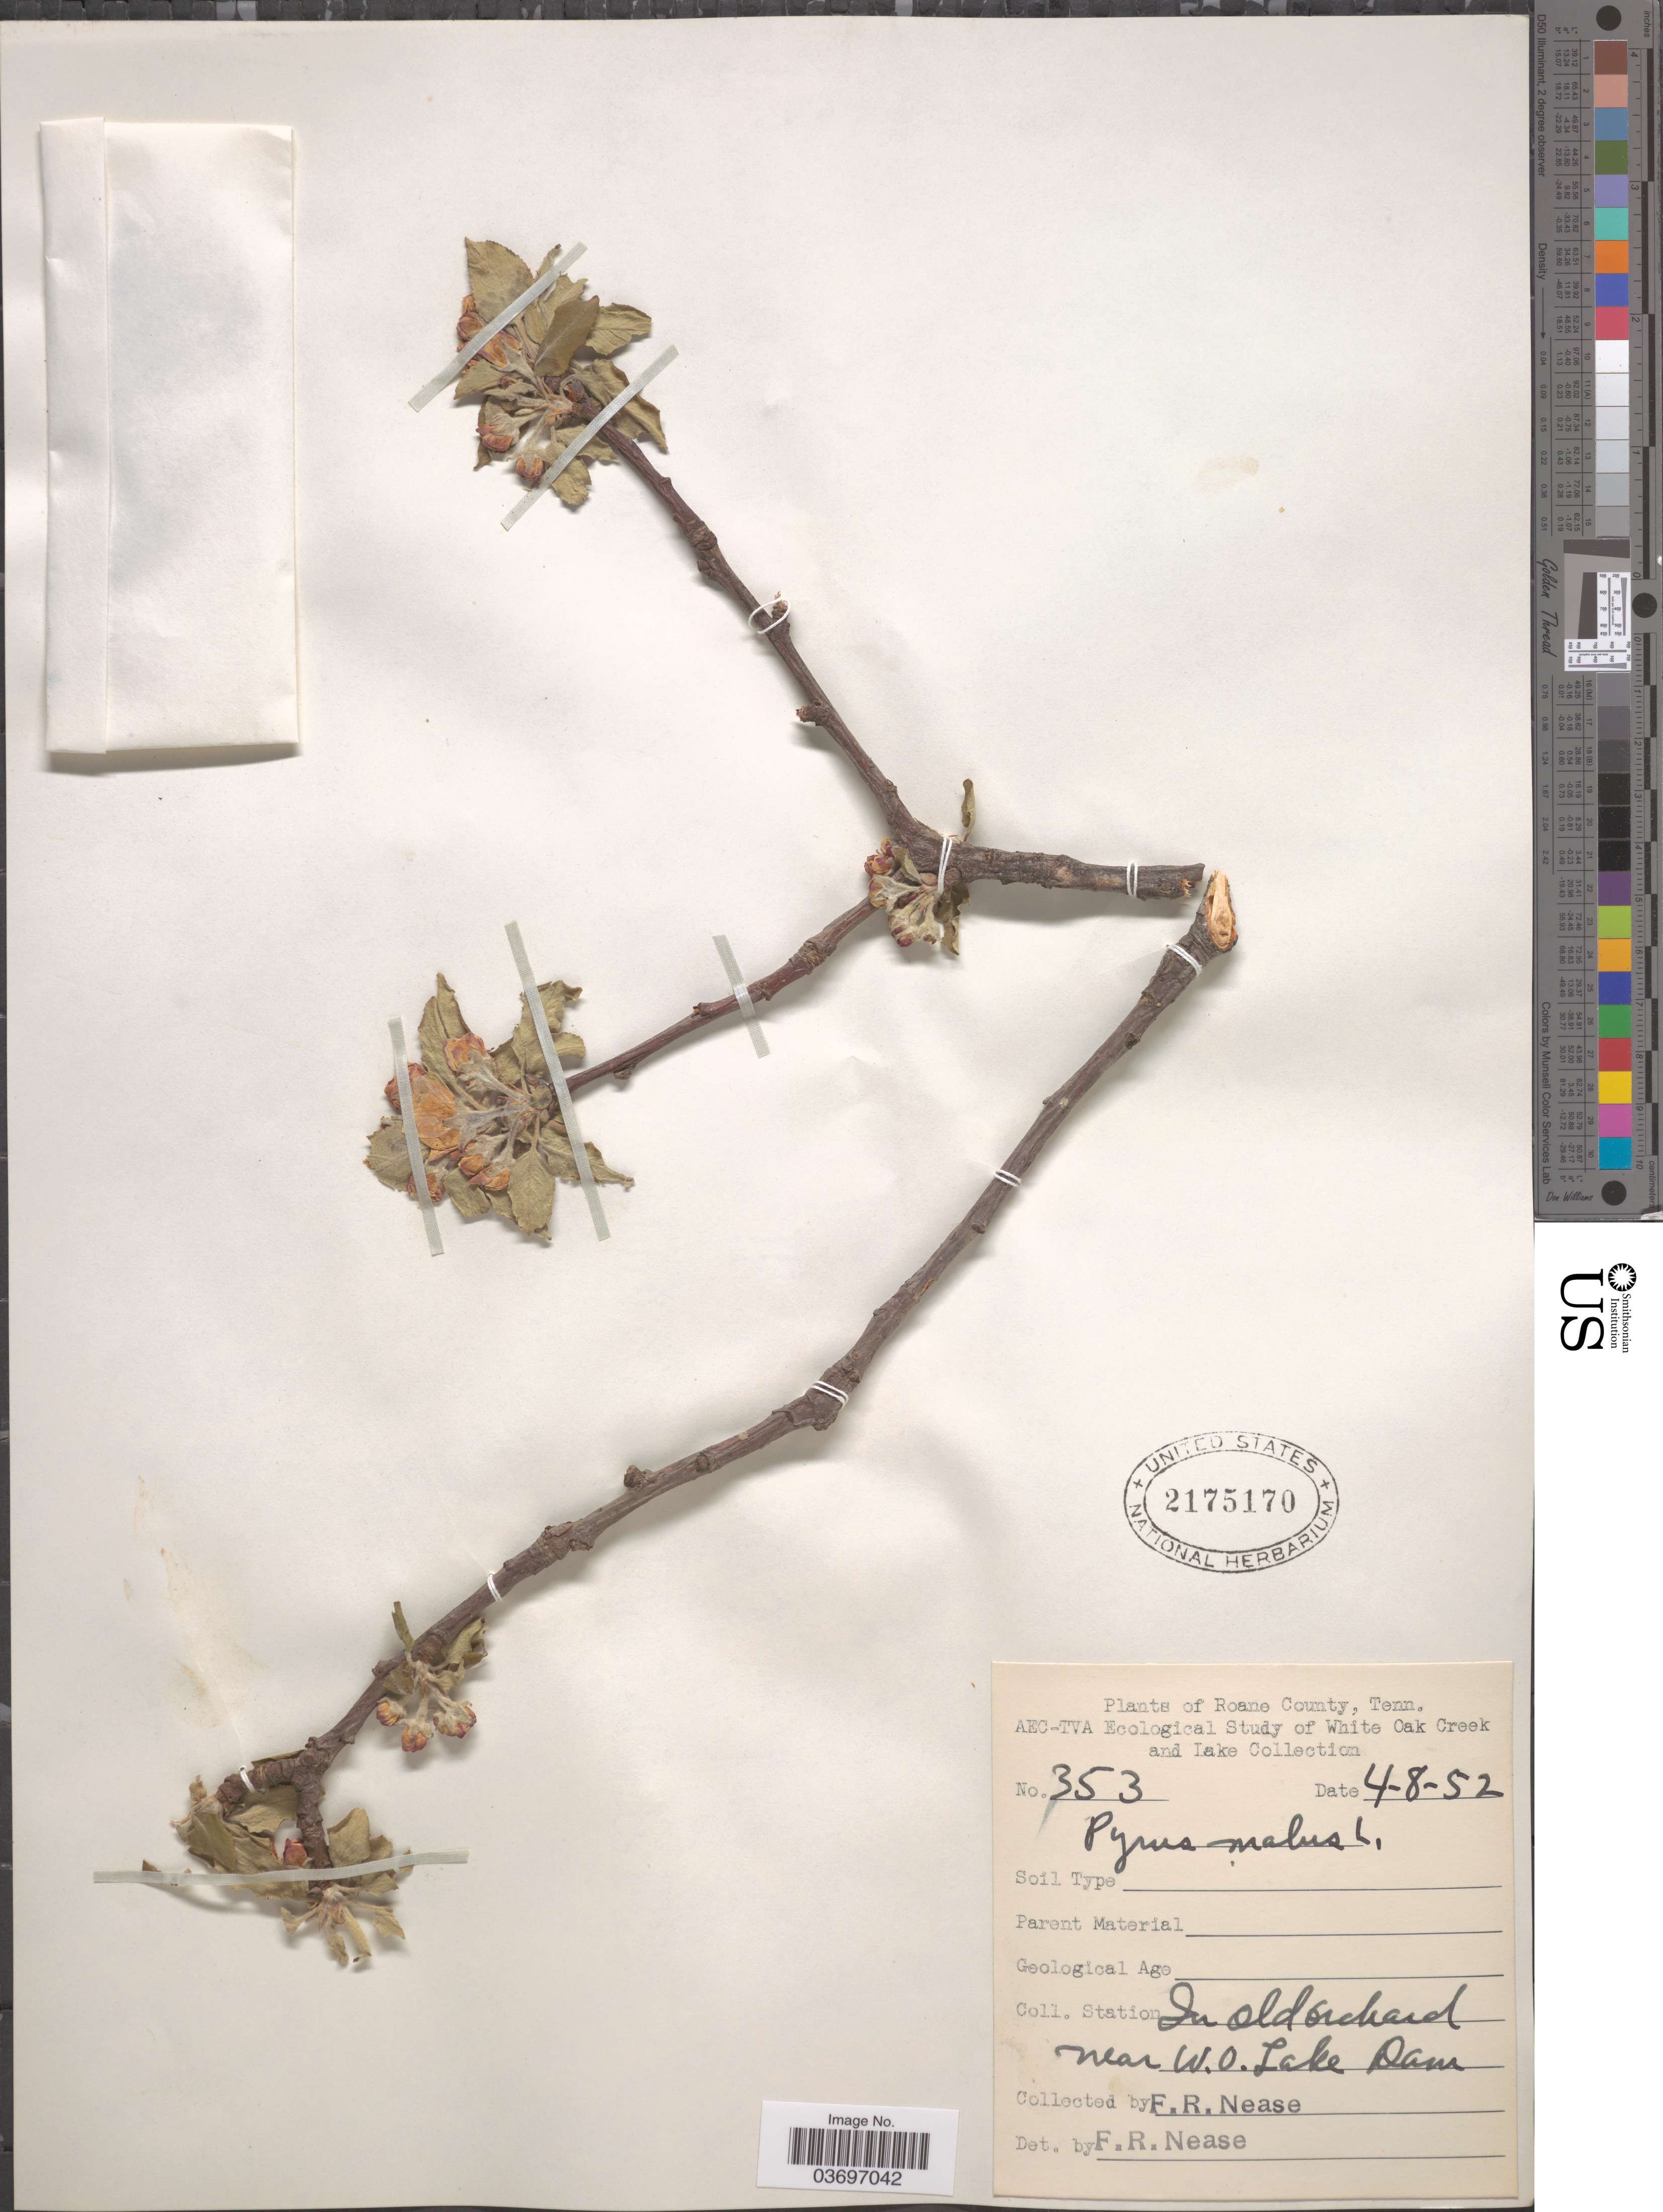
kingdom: Plantae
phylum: Tracheophyta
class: Magnoliopsida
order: Rosales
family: Rosaceae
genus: Malus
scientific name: Malus pumila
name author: Mill.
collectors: F. Nease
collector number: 353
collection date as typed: Transcribed d/m/y: 8/4/52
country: United States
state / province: Tennessee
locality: Roane County. Coll. Station In old orchard near W.O. Lake Dam.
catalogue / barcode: US 2175170